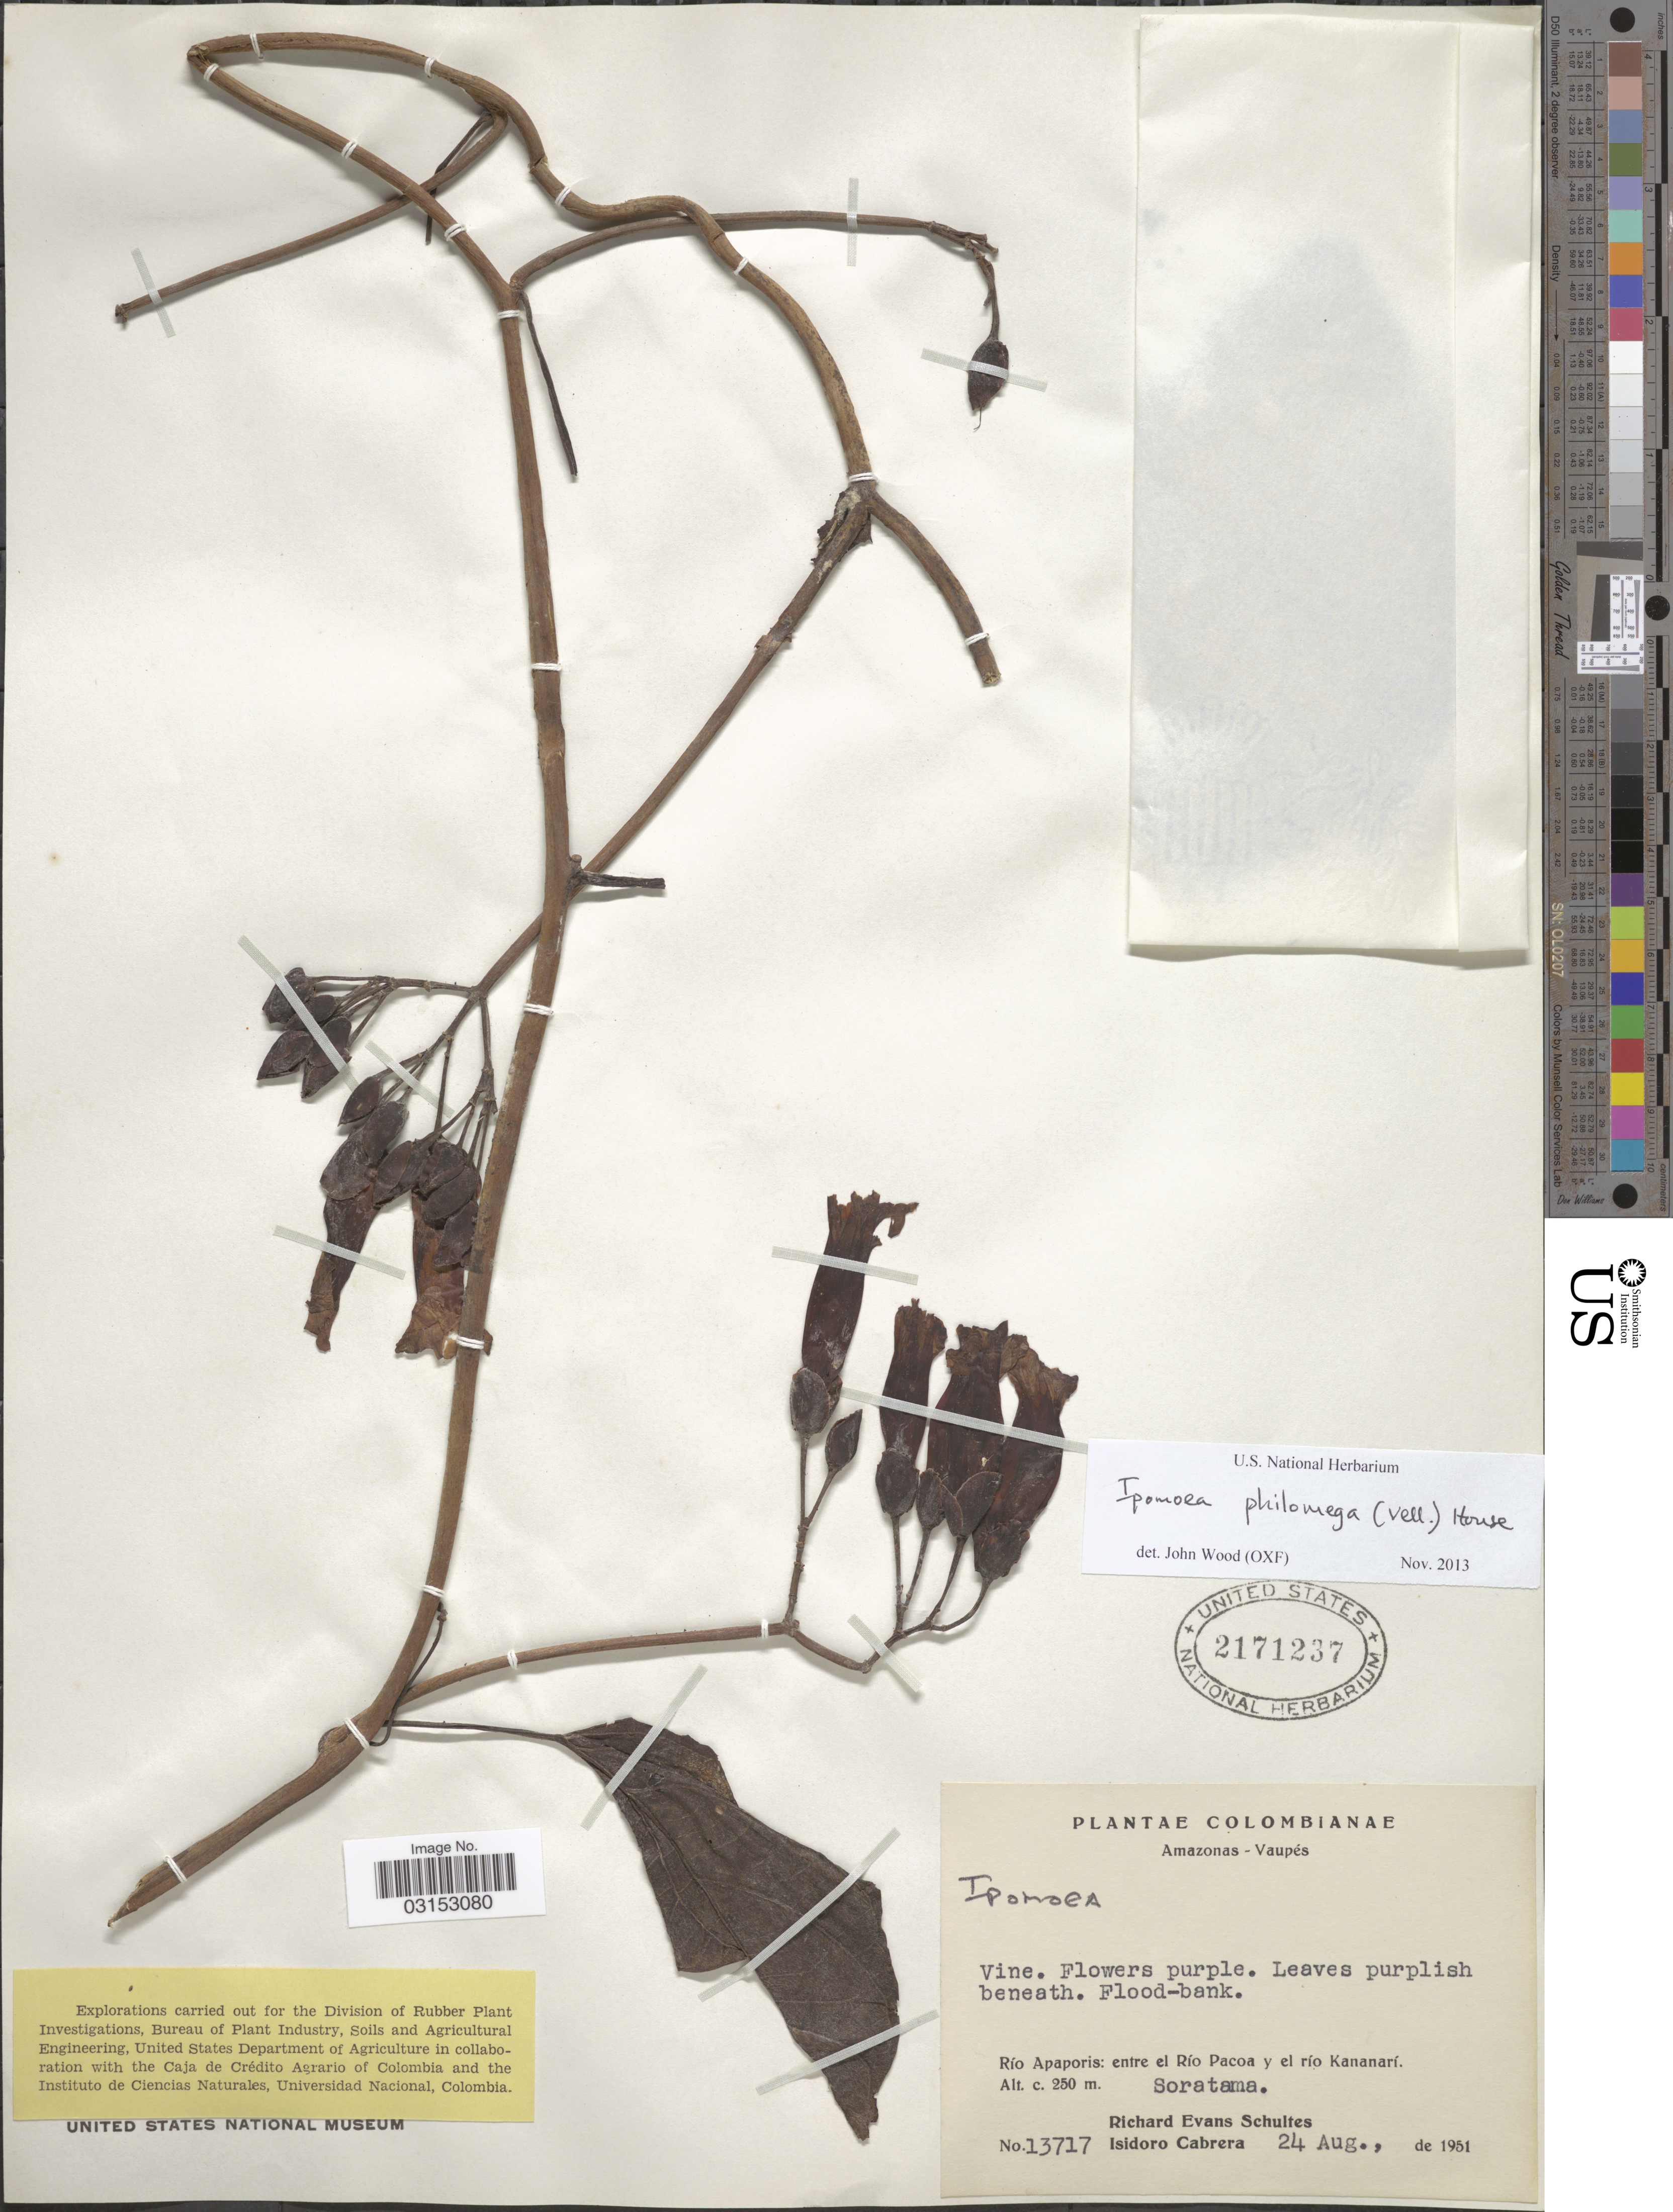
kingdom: Plantae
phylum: Tracheophyta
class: Magnoliopsida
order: Solanales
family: Convolvulaceae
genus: Ipomoea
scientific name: Ipomoea pterodes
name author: Choisy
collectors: R. E. Schultes & I. Cabrera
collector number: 13717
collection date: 1951-08-24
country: Colombia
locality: Amazonas - Vaupés, Río Apaporis: entre el Río Pacoa y el río Kananarí, Soratama.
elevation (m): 250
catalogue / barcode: US 2171237